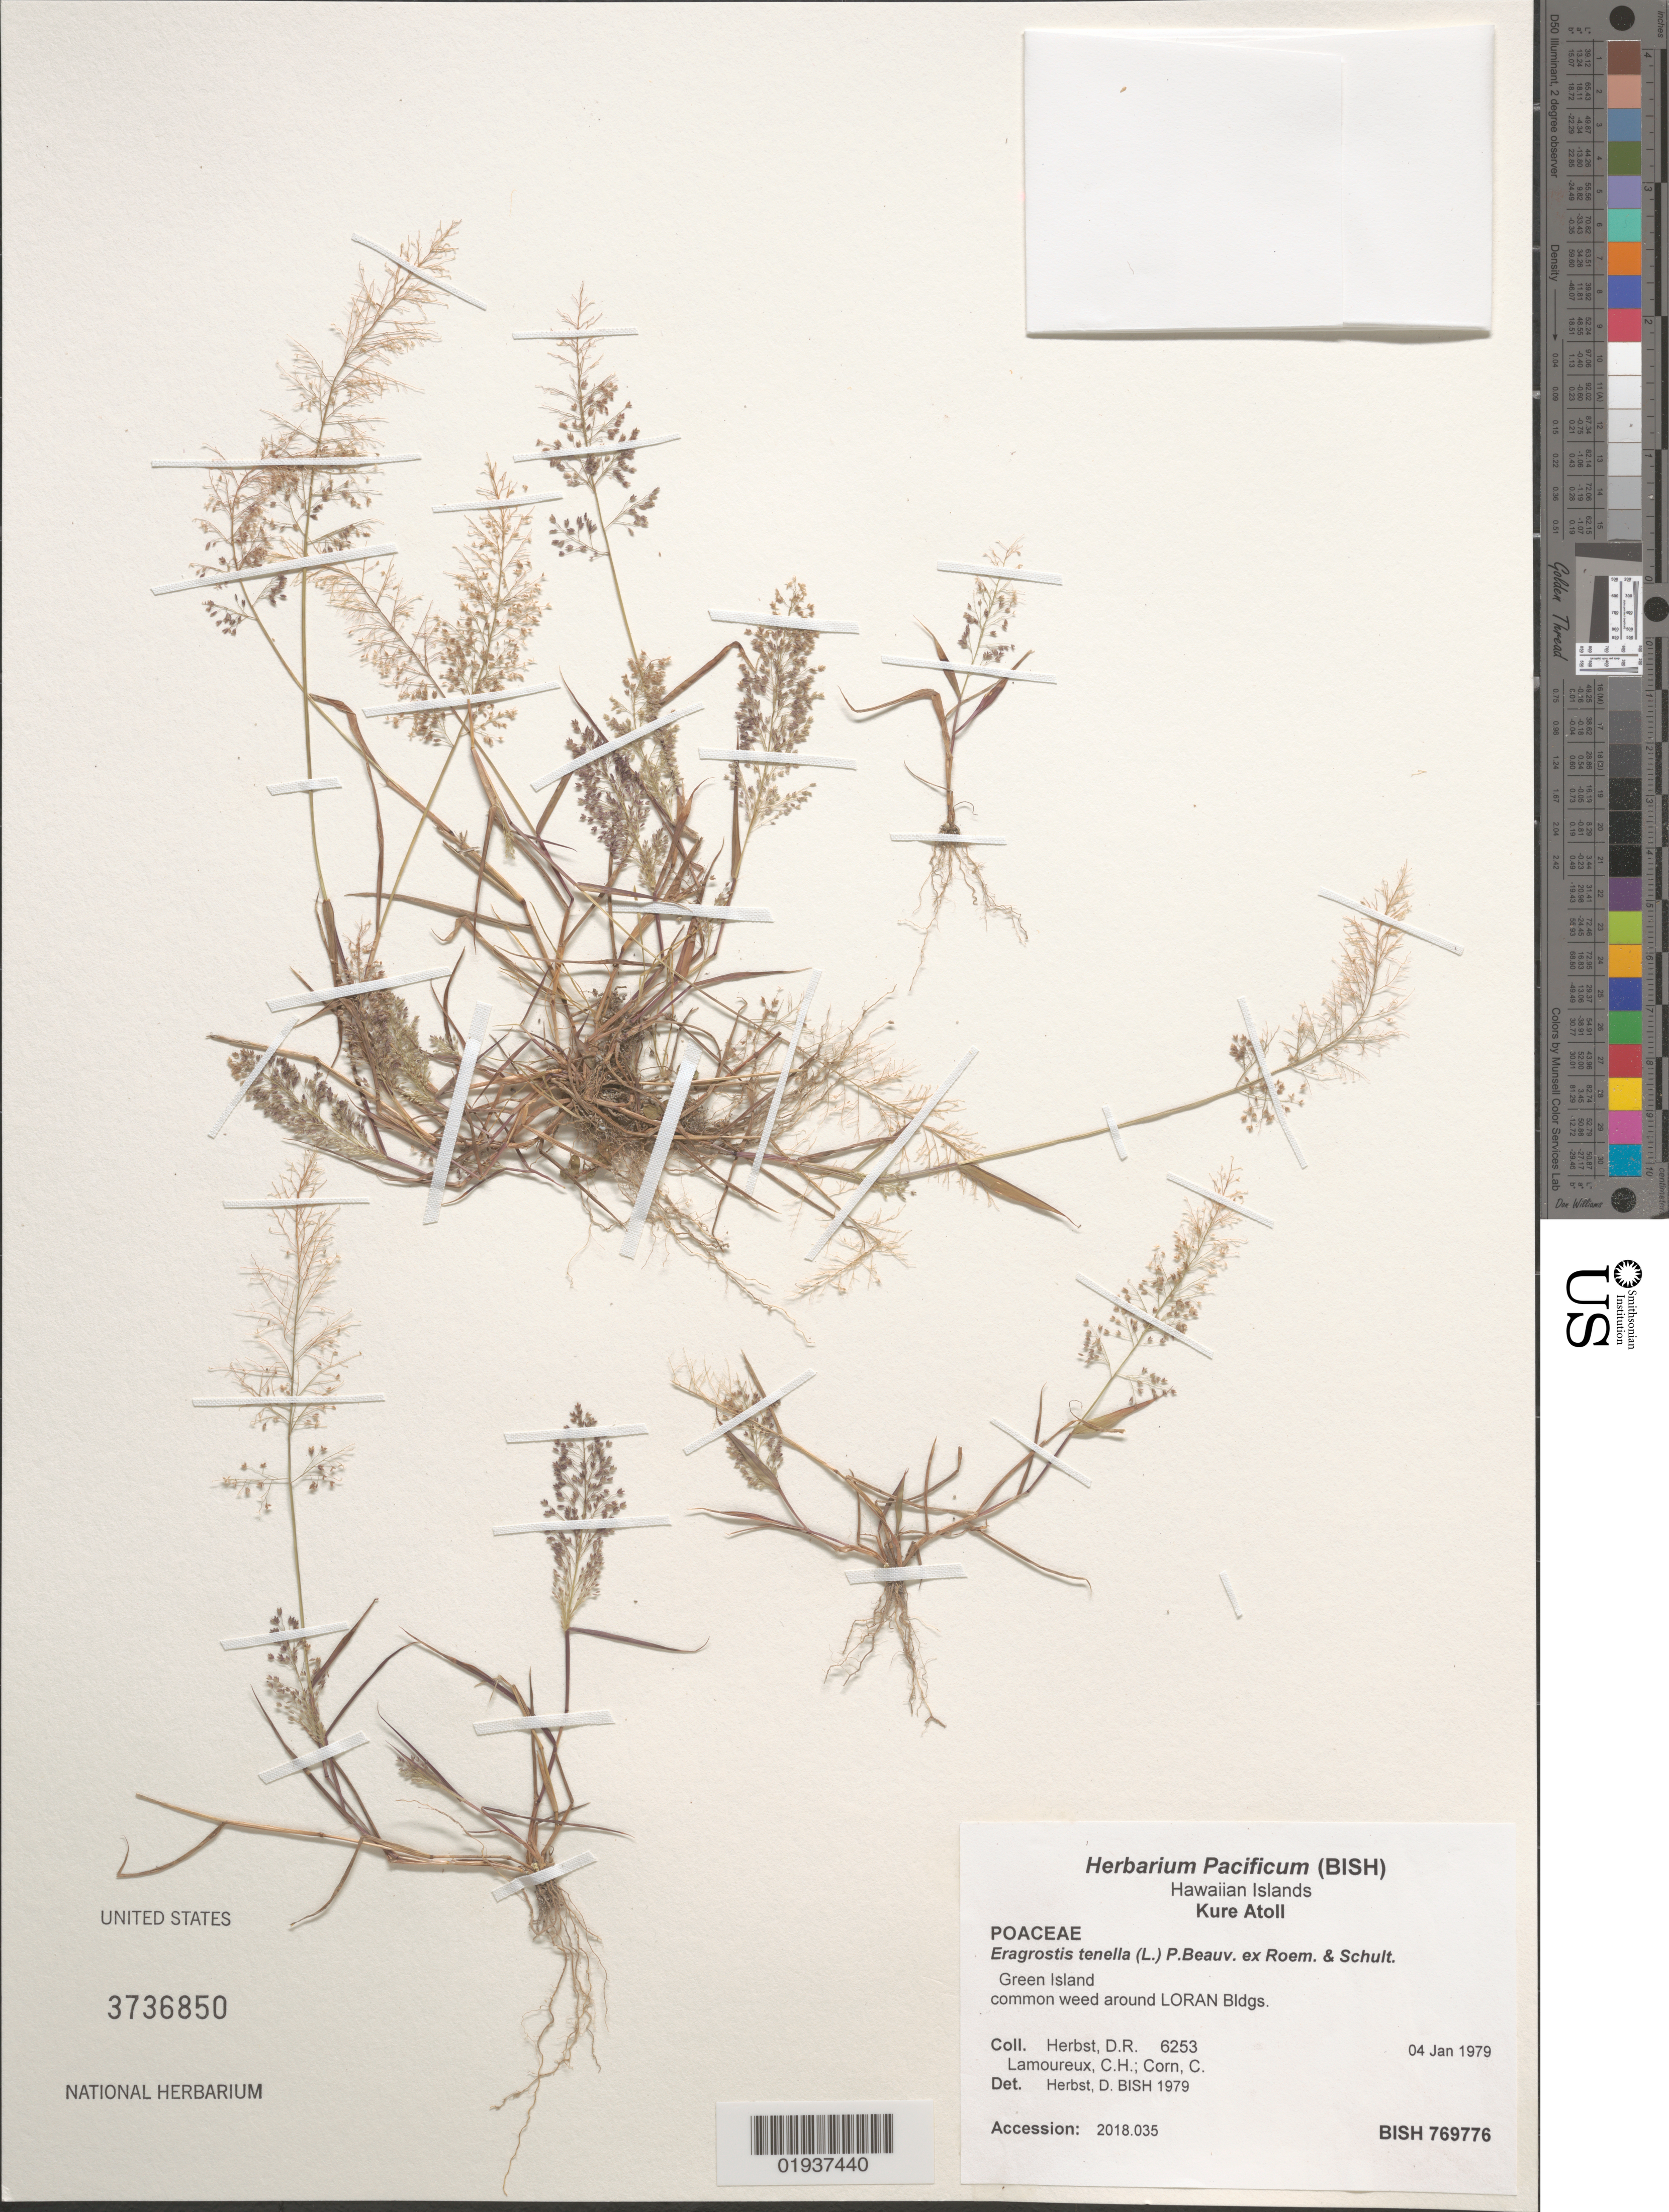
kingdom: Plantae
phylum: Tracheophyta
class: Liliopsida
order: Poales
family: Poaceae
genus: Eragrostis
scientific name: Eragrostis tenella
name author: (L.) P. Beauv. ex Roem. & Schult.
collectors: D. R. Herbst, C. Corn & C. H. Lamoureux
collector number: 1979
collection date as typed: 4 Jan 1979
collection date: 1979-01-04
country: United States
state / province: Hawaii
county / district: Honolulu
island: Kure Atoll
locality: Green Islet, around the LORAN Buildings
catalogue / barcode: US 3736850